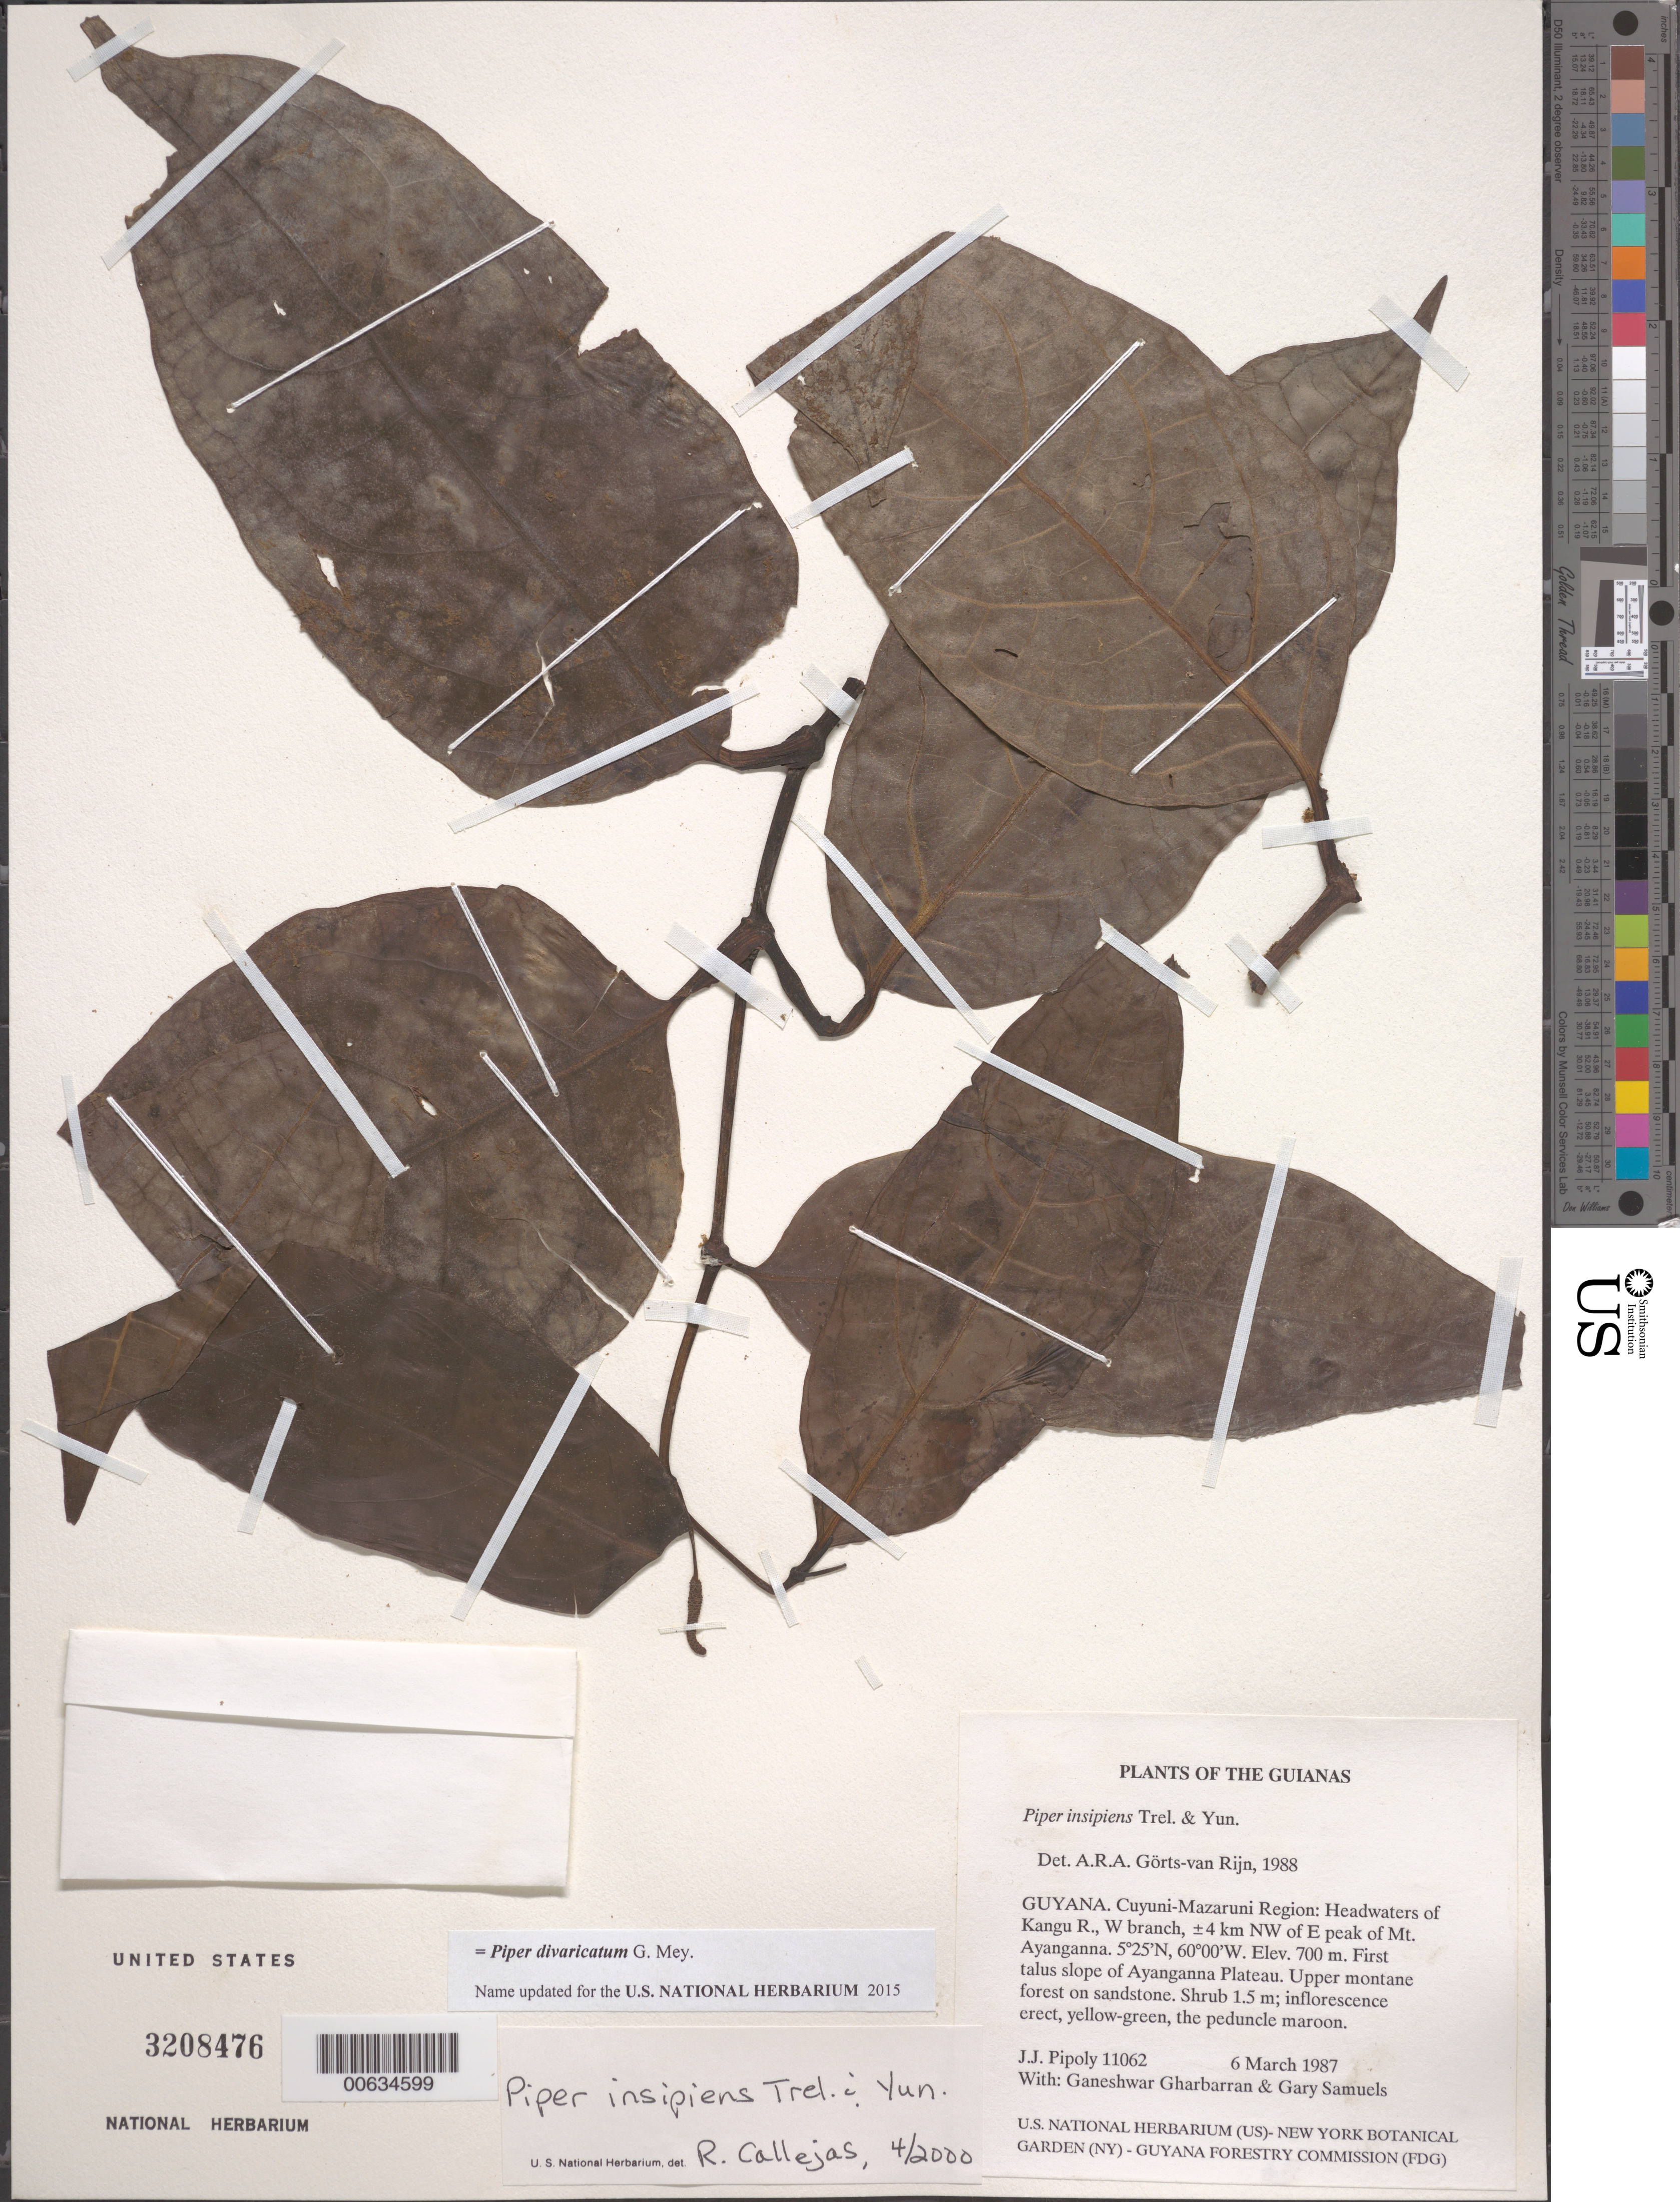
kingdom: Plantae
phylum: Tracheophyta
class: Magnoliopsida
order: Piperales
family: Piperaceae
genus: Piper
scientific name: Piper insipiens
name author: Trel. & Yunck.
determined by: Callejas, Ricardo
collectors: J. J. Pipoly, G. Gharbarran & G. Samuels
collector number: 11062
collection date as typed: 6 March 1987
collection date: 1987-03-06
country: Guyana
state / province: Cuyuni-Mazaruni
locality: Headwaters of Kangu R., W branch; ±4 km NW of E peak of Mt. Ayanganna. First talus slope of plateau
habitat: Upper montane forest on sandstone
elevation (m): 700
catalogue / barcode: US 3208476